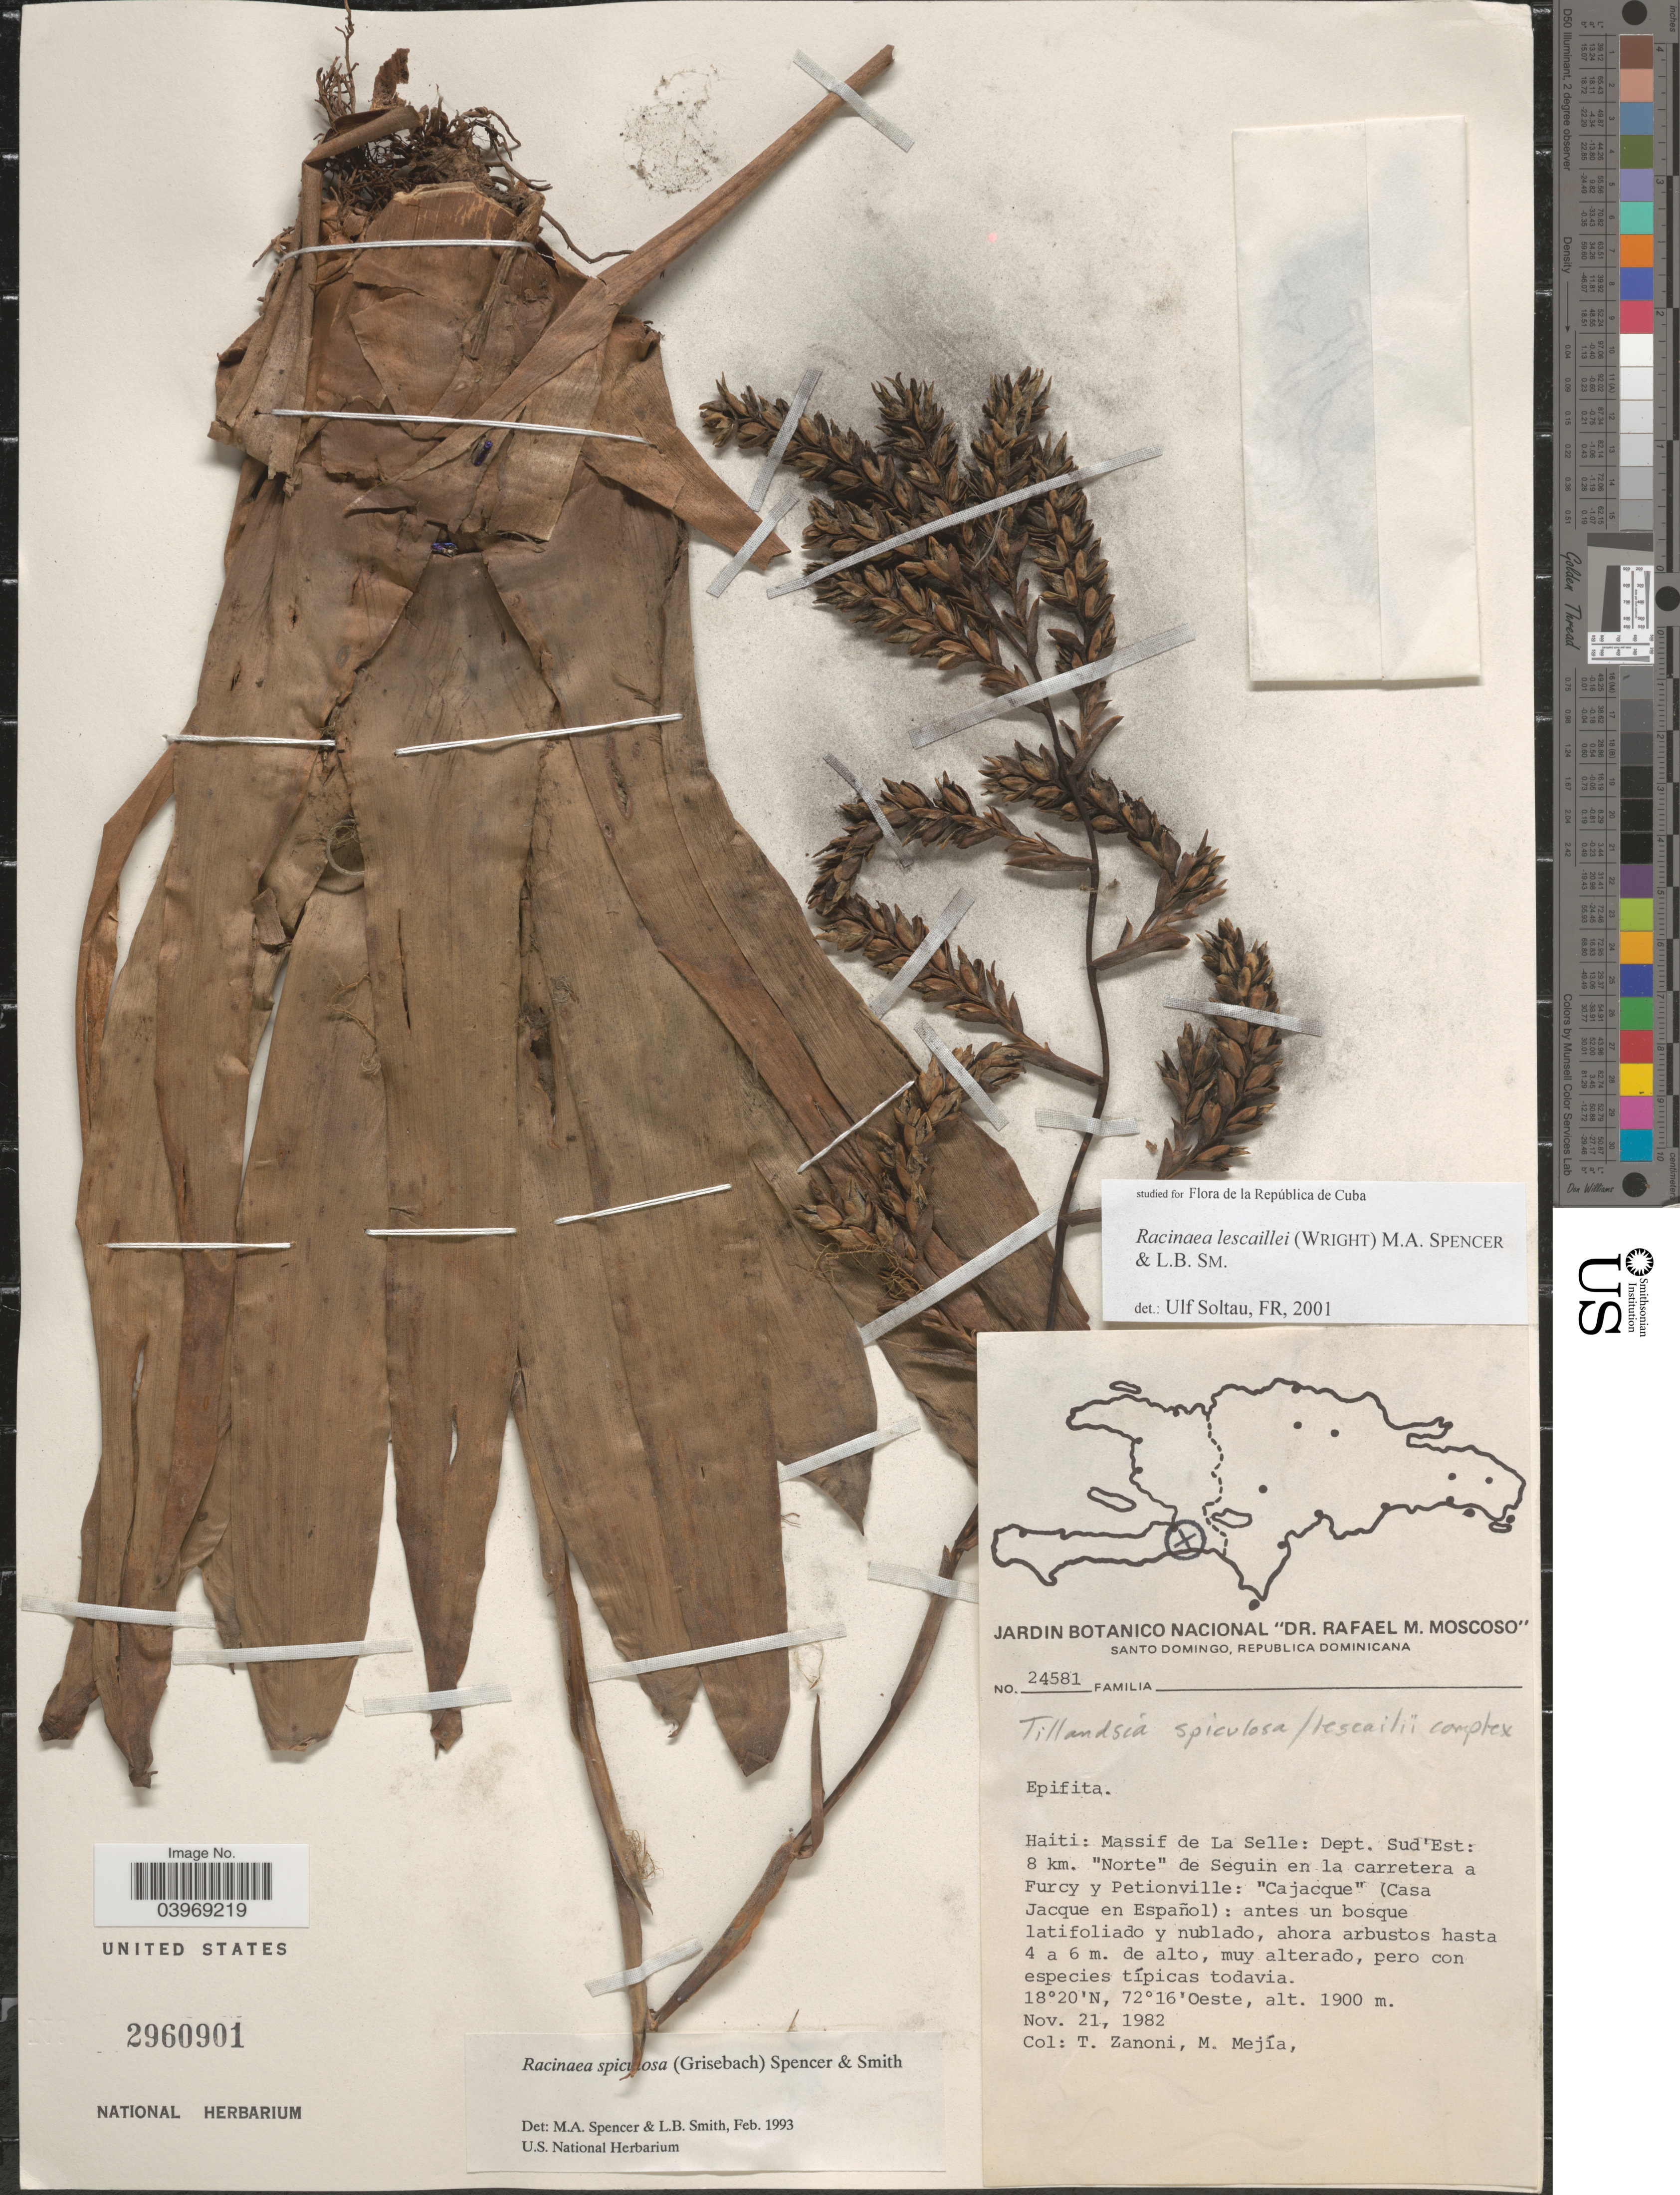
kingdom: Plantae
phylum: Tracheophyta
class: Liliopsida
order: Poales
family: Bromeliaceae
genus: Racinaea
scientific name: Racinaea lescaillei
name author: (C. Wright) M.A. Spencer & L.B. Sm.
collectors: T. Zanoni & M. Mejia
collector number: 24581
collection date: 1982-11-21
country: Haiti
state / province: Sud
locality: Massid de La Selle: Dept. Sud'Est: 8 km. "Norte" de Sequin en la carretera a Furcy y Petionville: "Cajacque" (Casa Jacque en Español).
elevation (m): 1900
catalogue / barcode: US 2960901